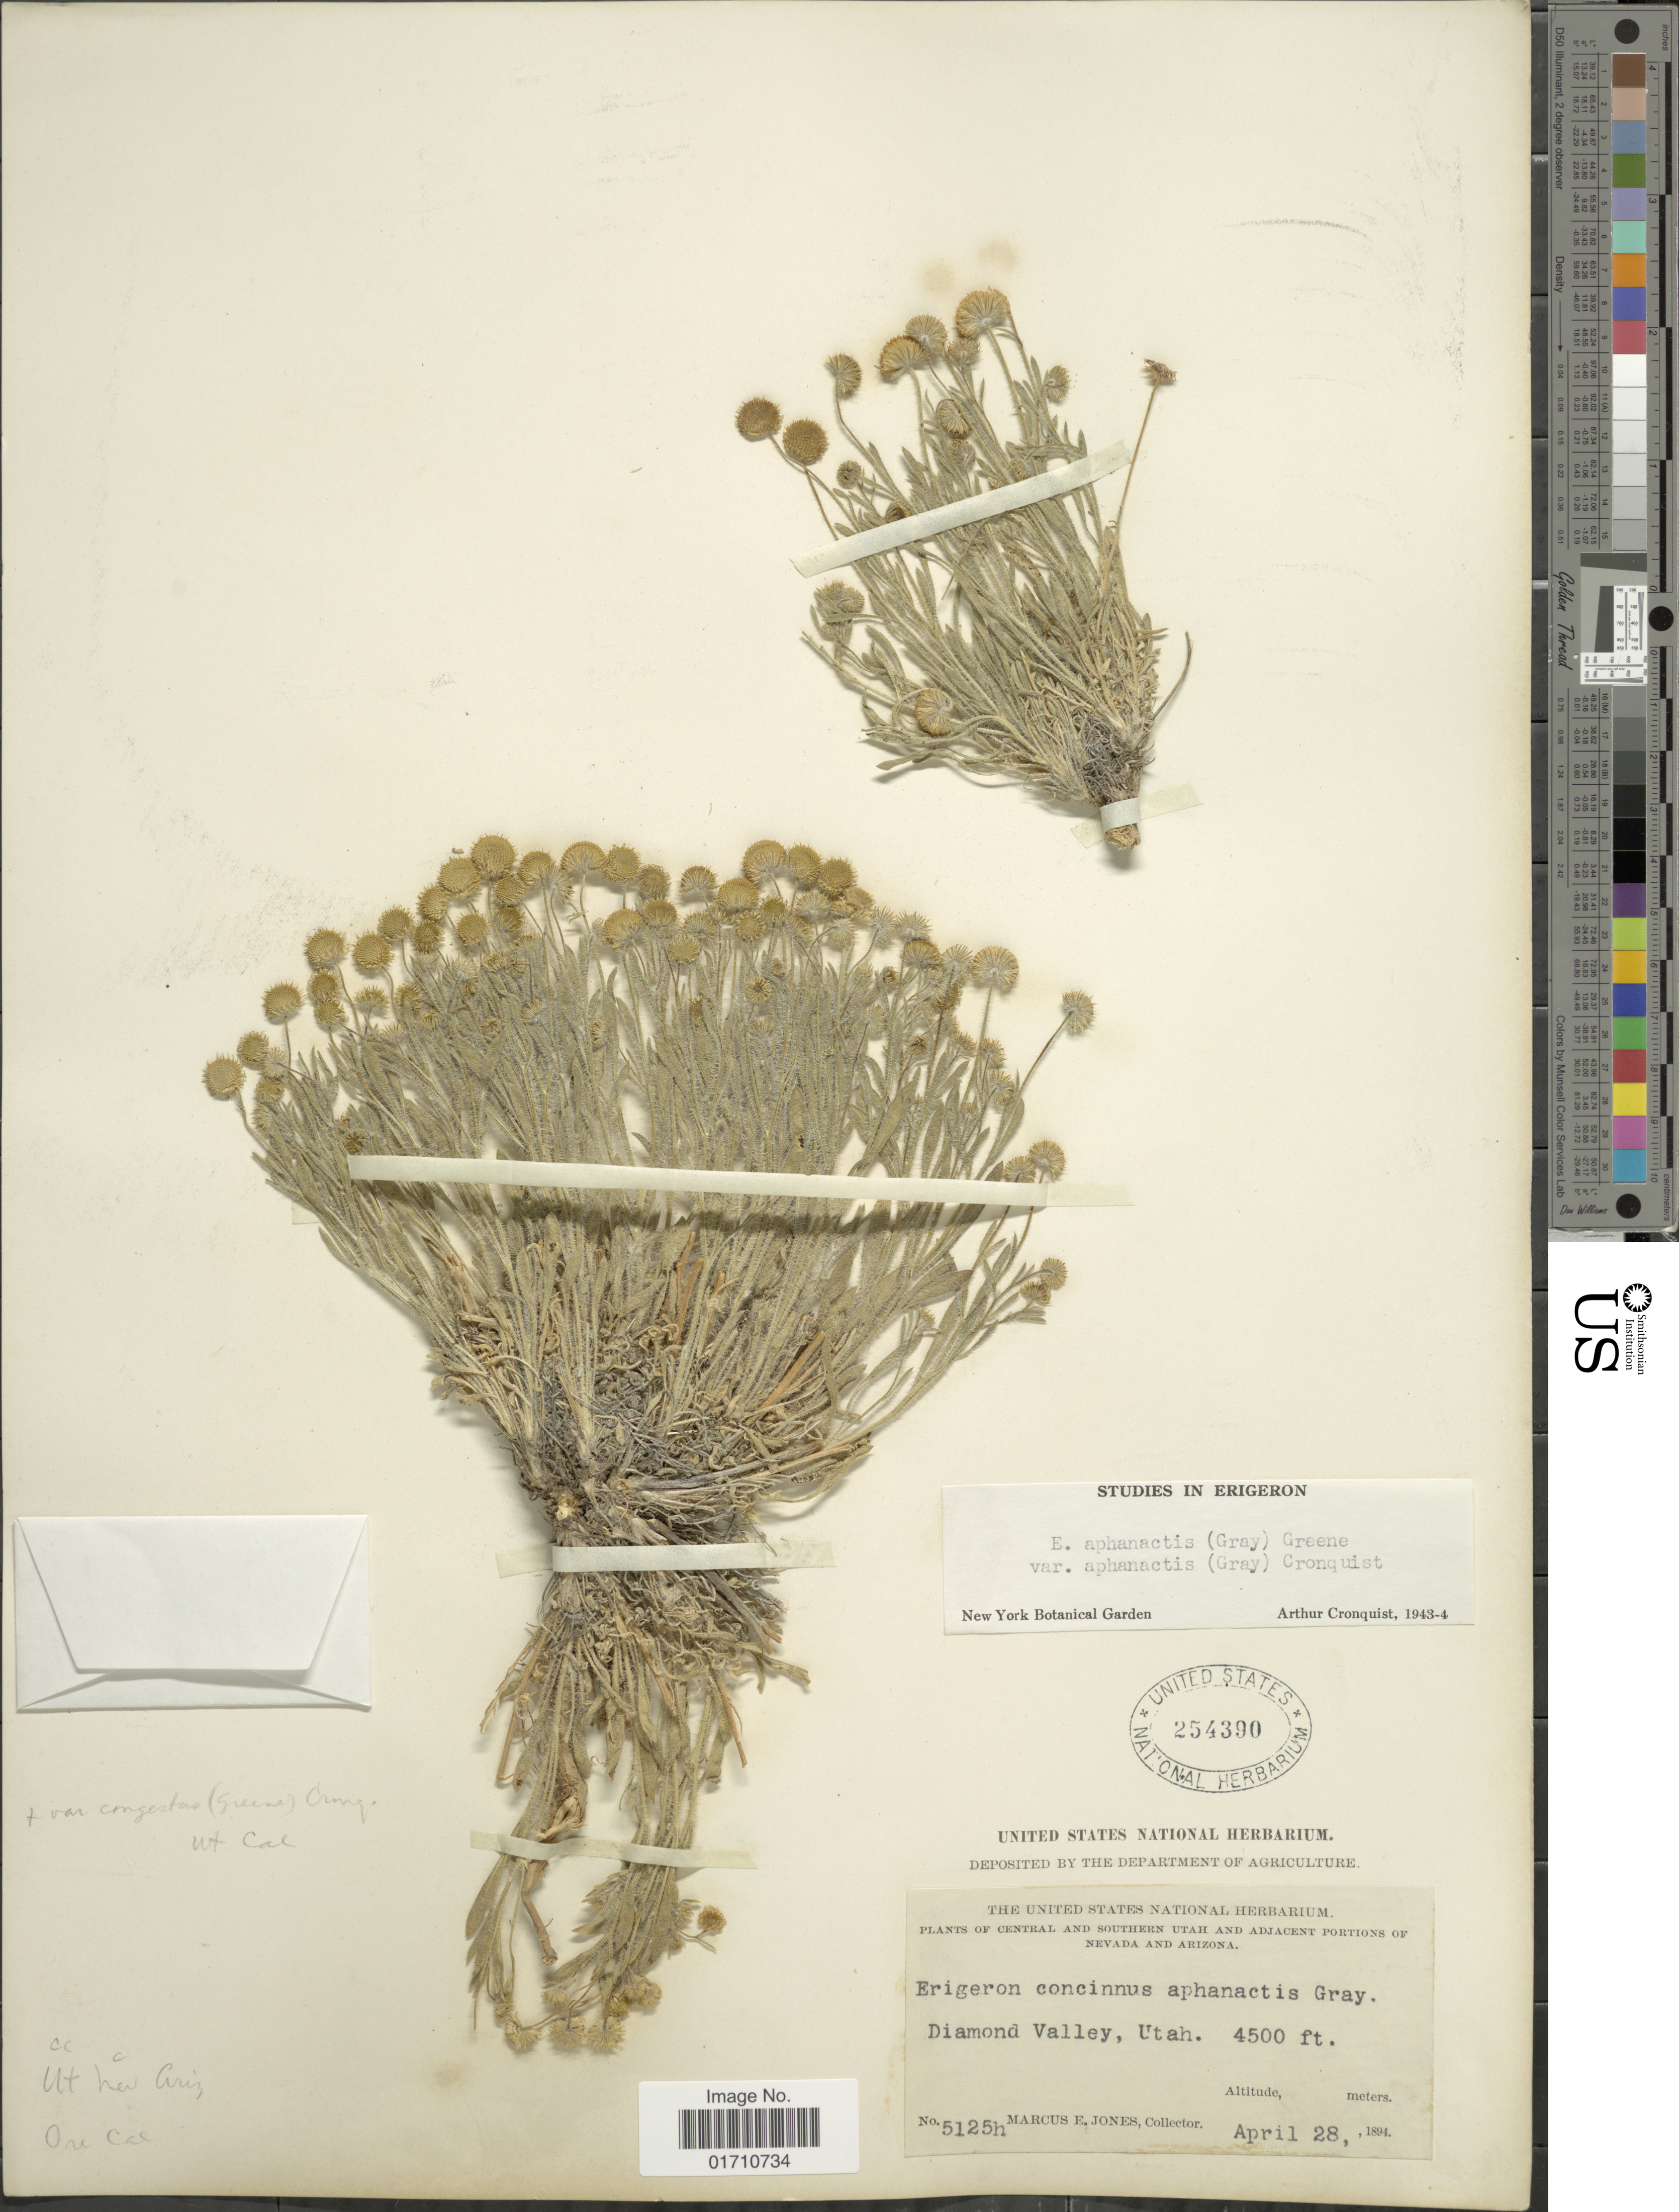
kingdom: Plantae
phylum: Tracheophyta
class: Magnoliopsida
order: Asterales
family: Asteraceae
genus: Erigeron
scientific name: Erigeron aphanactis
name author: (A. Gray) Greene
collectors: M. E. Jones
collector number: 5125h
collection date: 1894-04-28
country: United States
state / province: Utah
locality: Central and southern Utah and Adjacent portion of Nevada and Arizona, Diamond Valley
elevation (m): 1372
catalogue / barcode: US 254390